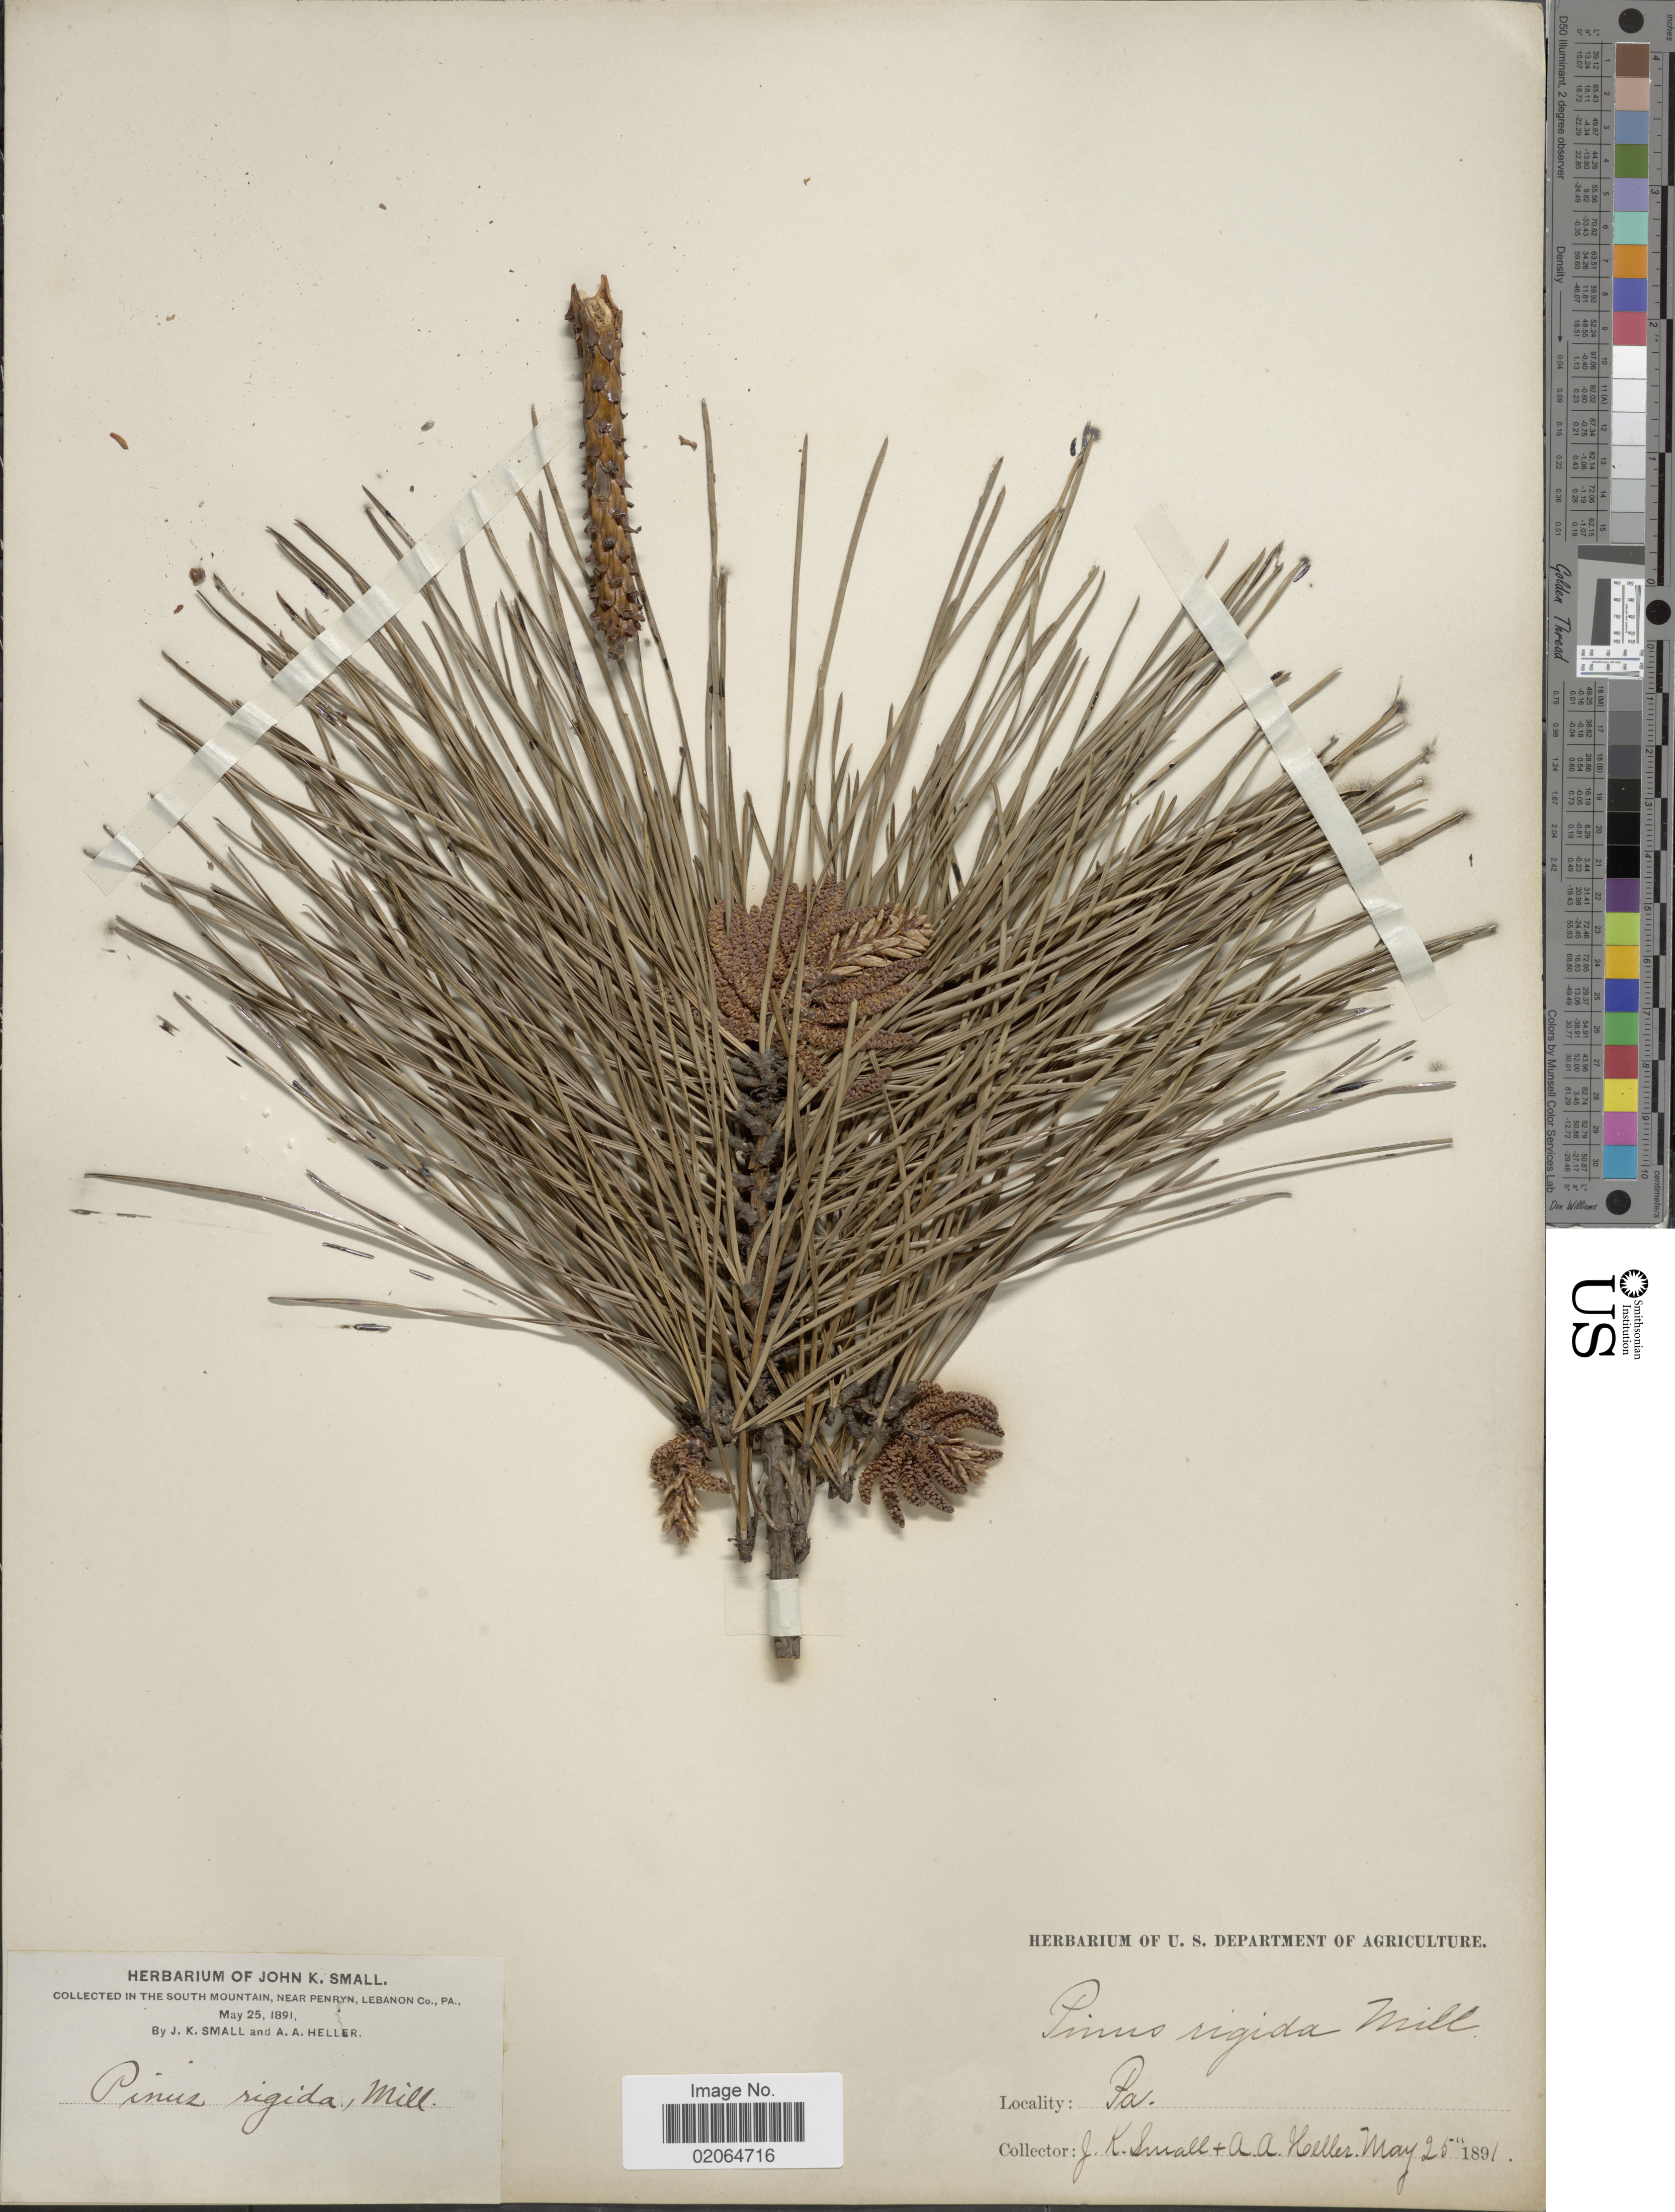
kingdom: Plantae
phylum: Tracheophyta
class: Pinopsida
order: Pinales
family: Pinaceae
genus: Pinus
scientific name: Pinus rigida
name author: Mill.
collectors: J. K. Small & A. A. Heller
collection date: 1891-05-25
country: United States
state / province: Pennsylvania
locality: The south Mountain, near Penryn, Lebanon Co.